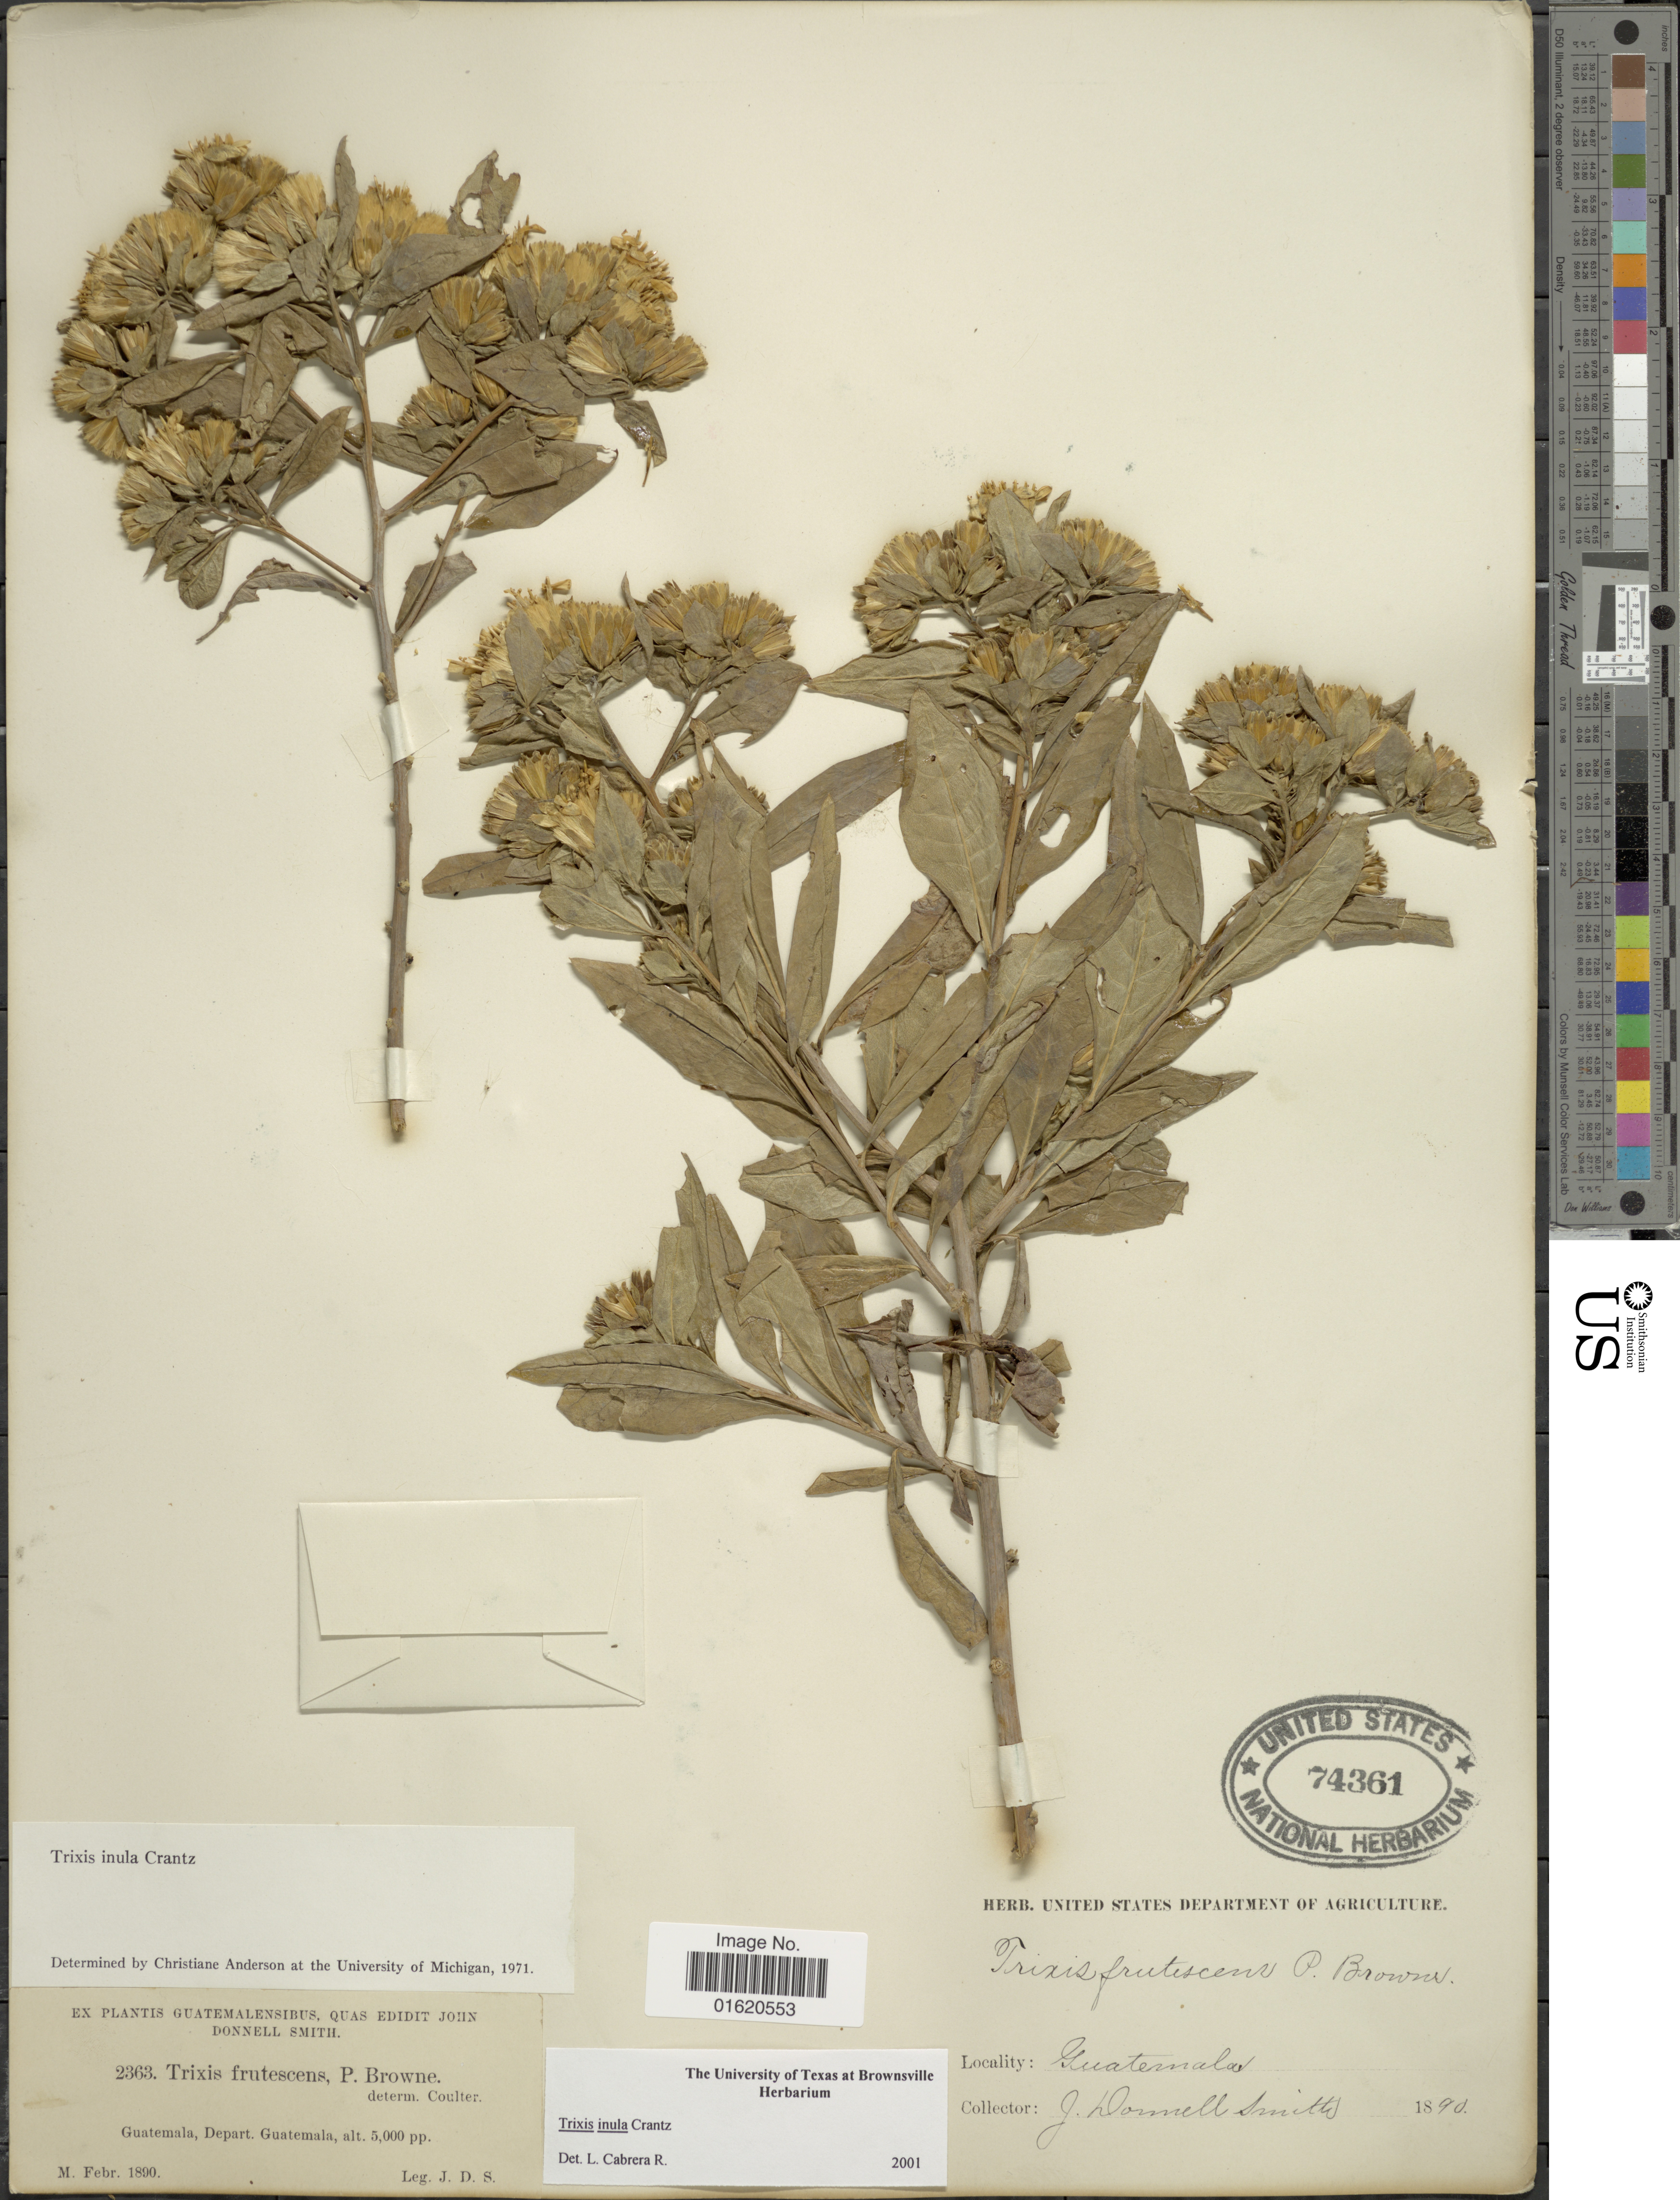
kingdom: Plantae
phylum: Tracheophyta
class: Magnoliopsida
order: Asterales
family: Asteraceae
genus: Trixis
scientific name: Trixis inula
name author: Crantz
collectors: J. Donnell Smith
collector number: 2363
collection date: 1890-02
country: Guatemala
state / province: Guatemala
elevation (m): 1524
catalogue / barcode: US 74361